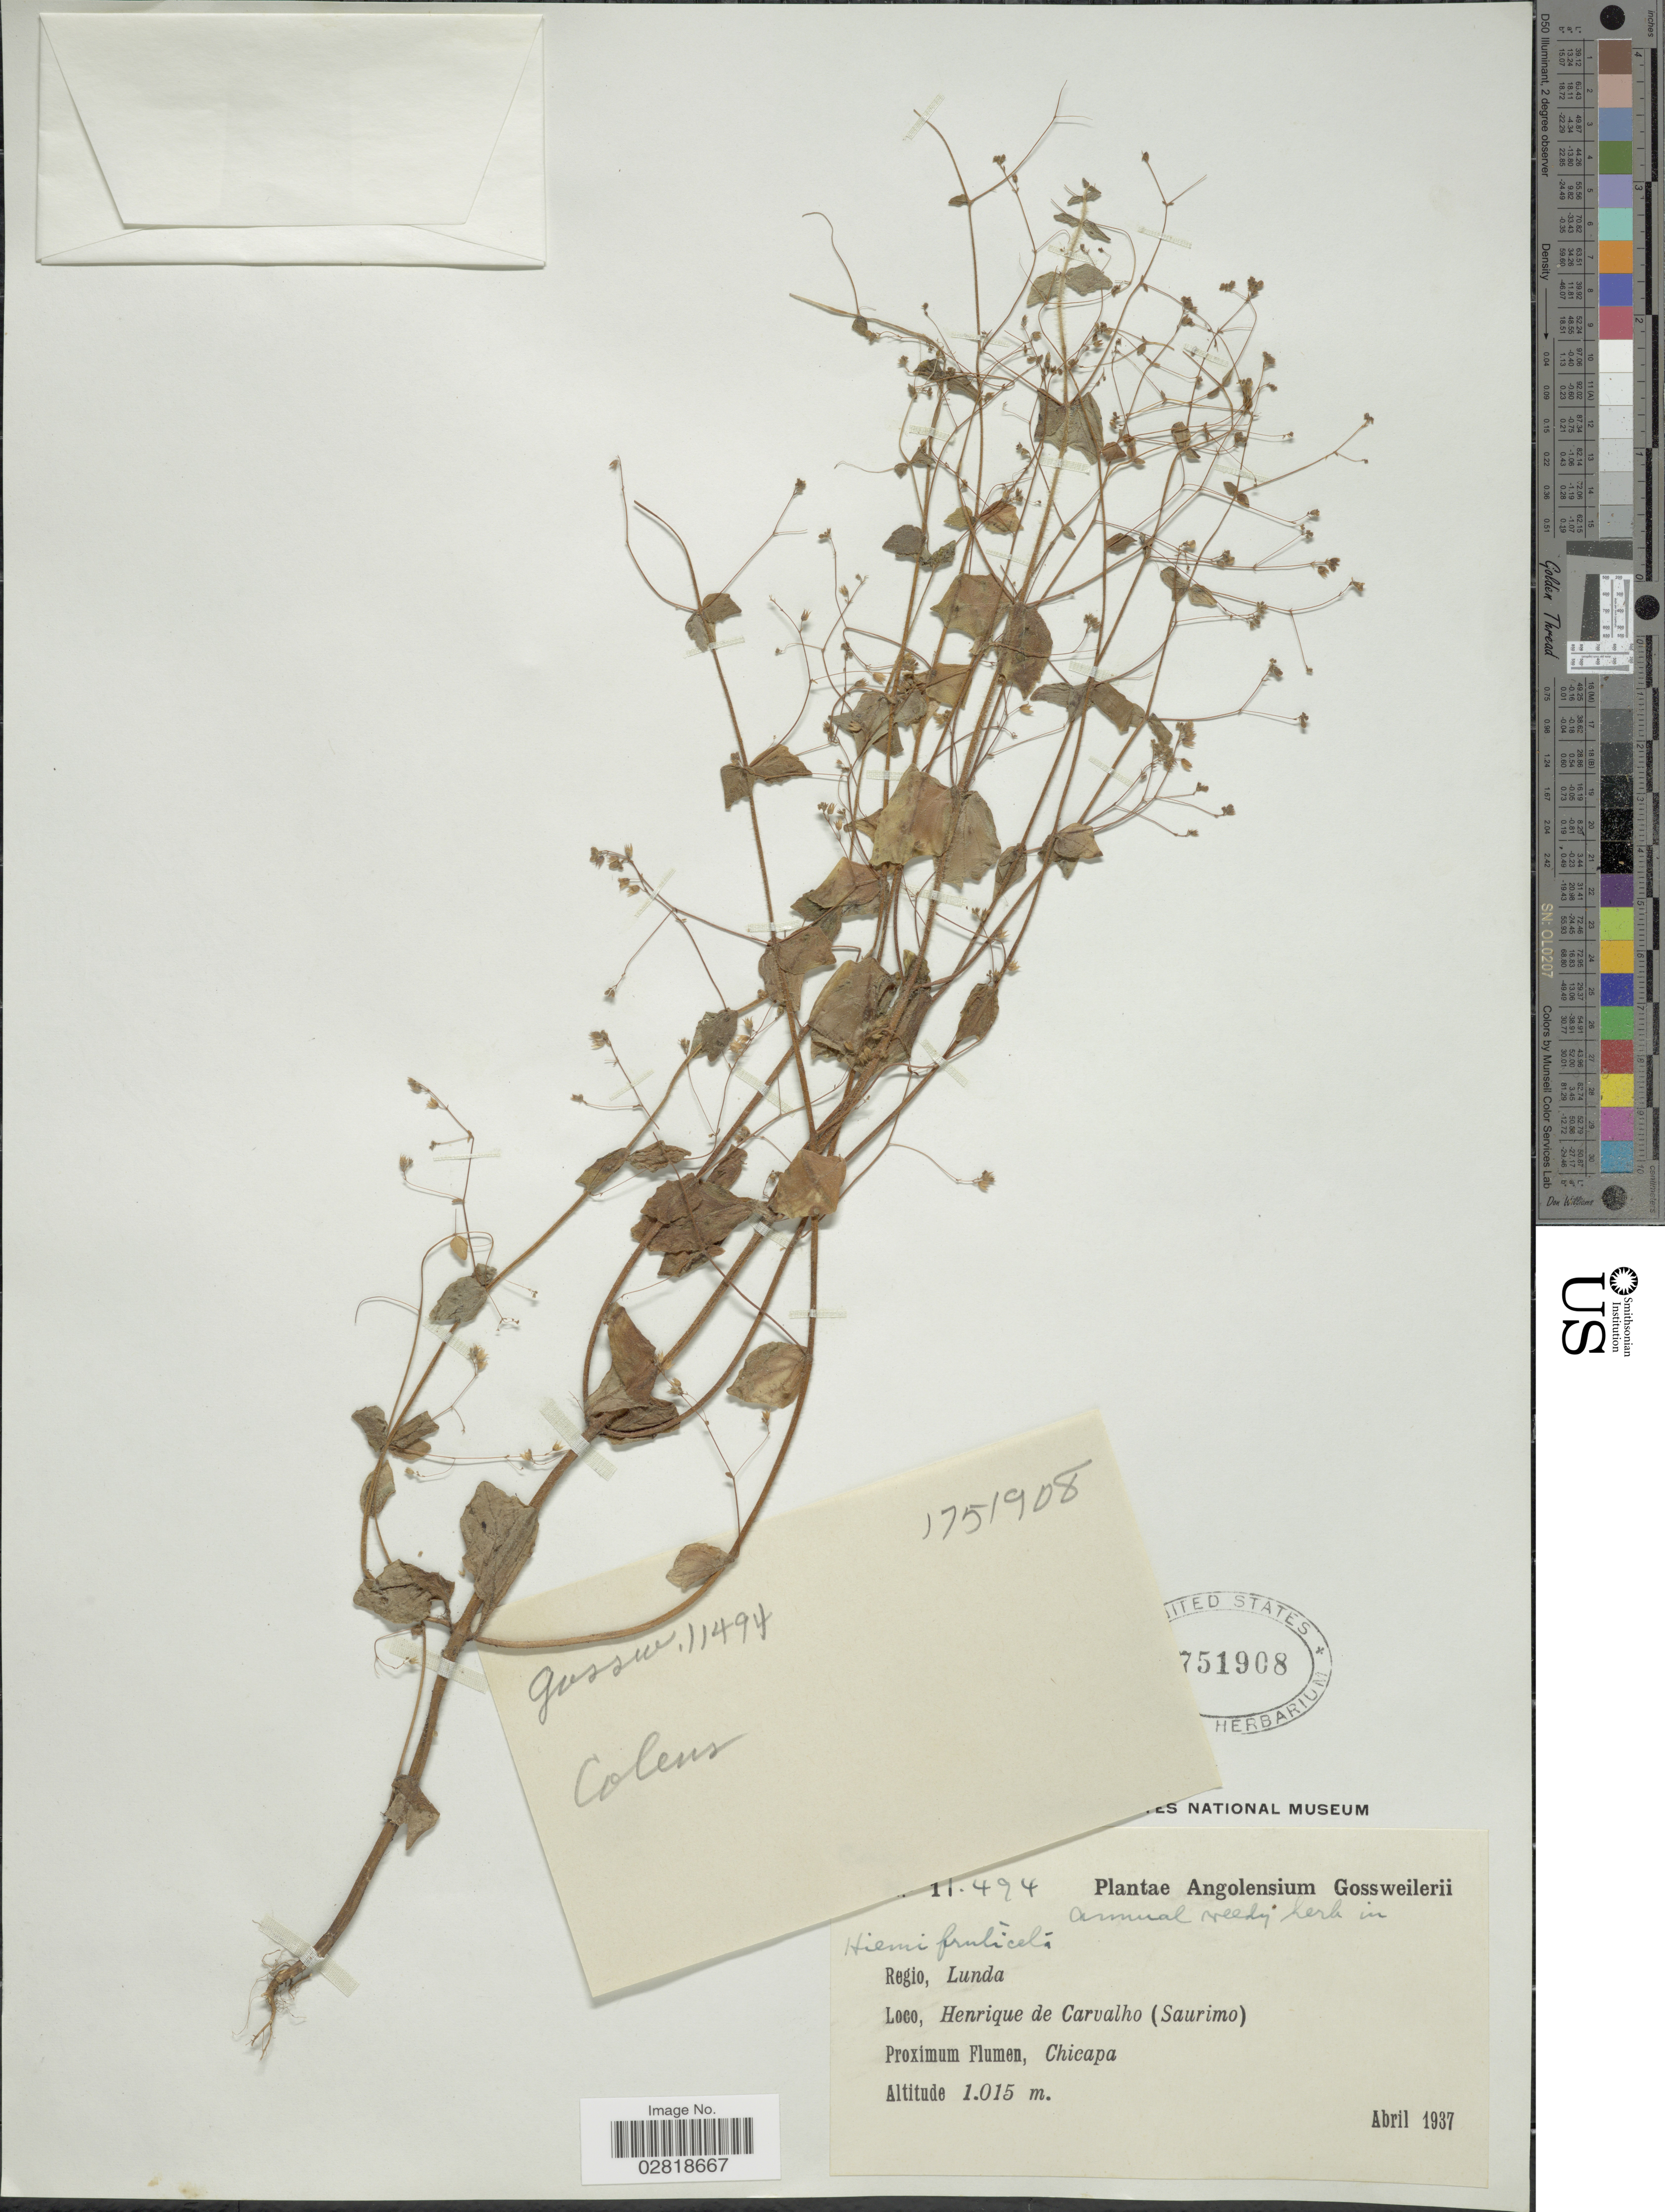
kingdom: Plantae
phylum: Tracheophyta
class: Magnoliopsida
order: Lamiales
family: Lamiaceae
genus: Plectranthus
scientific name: Plectranthus sp.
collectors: -. Gossweiler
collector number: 11494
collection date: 1937-04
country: Angola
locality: Regio, Lunda. Henrique de Carvalho (Saurimo). Chicapa.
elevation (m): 1015